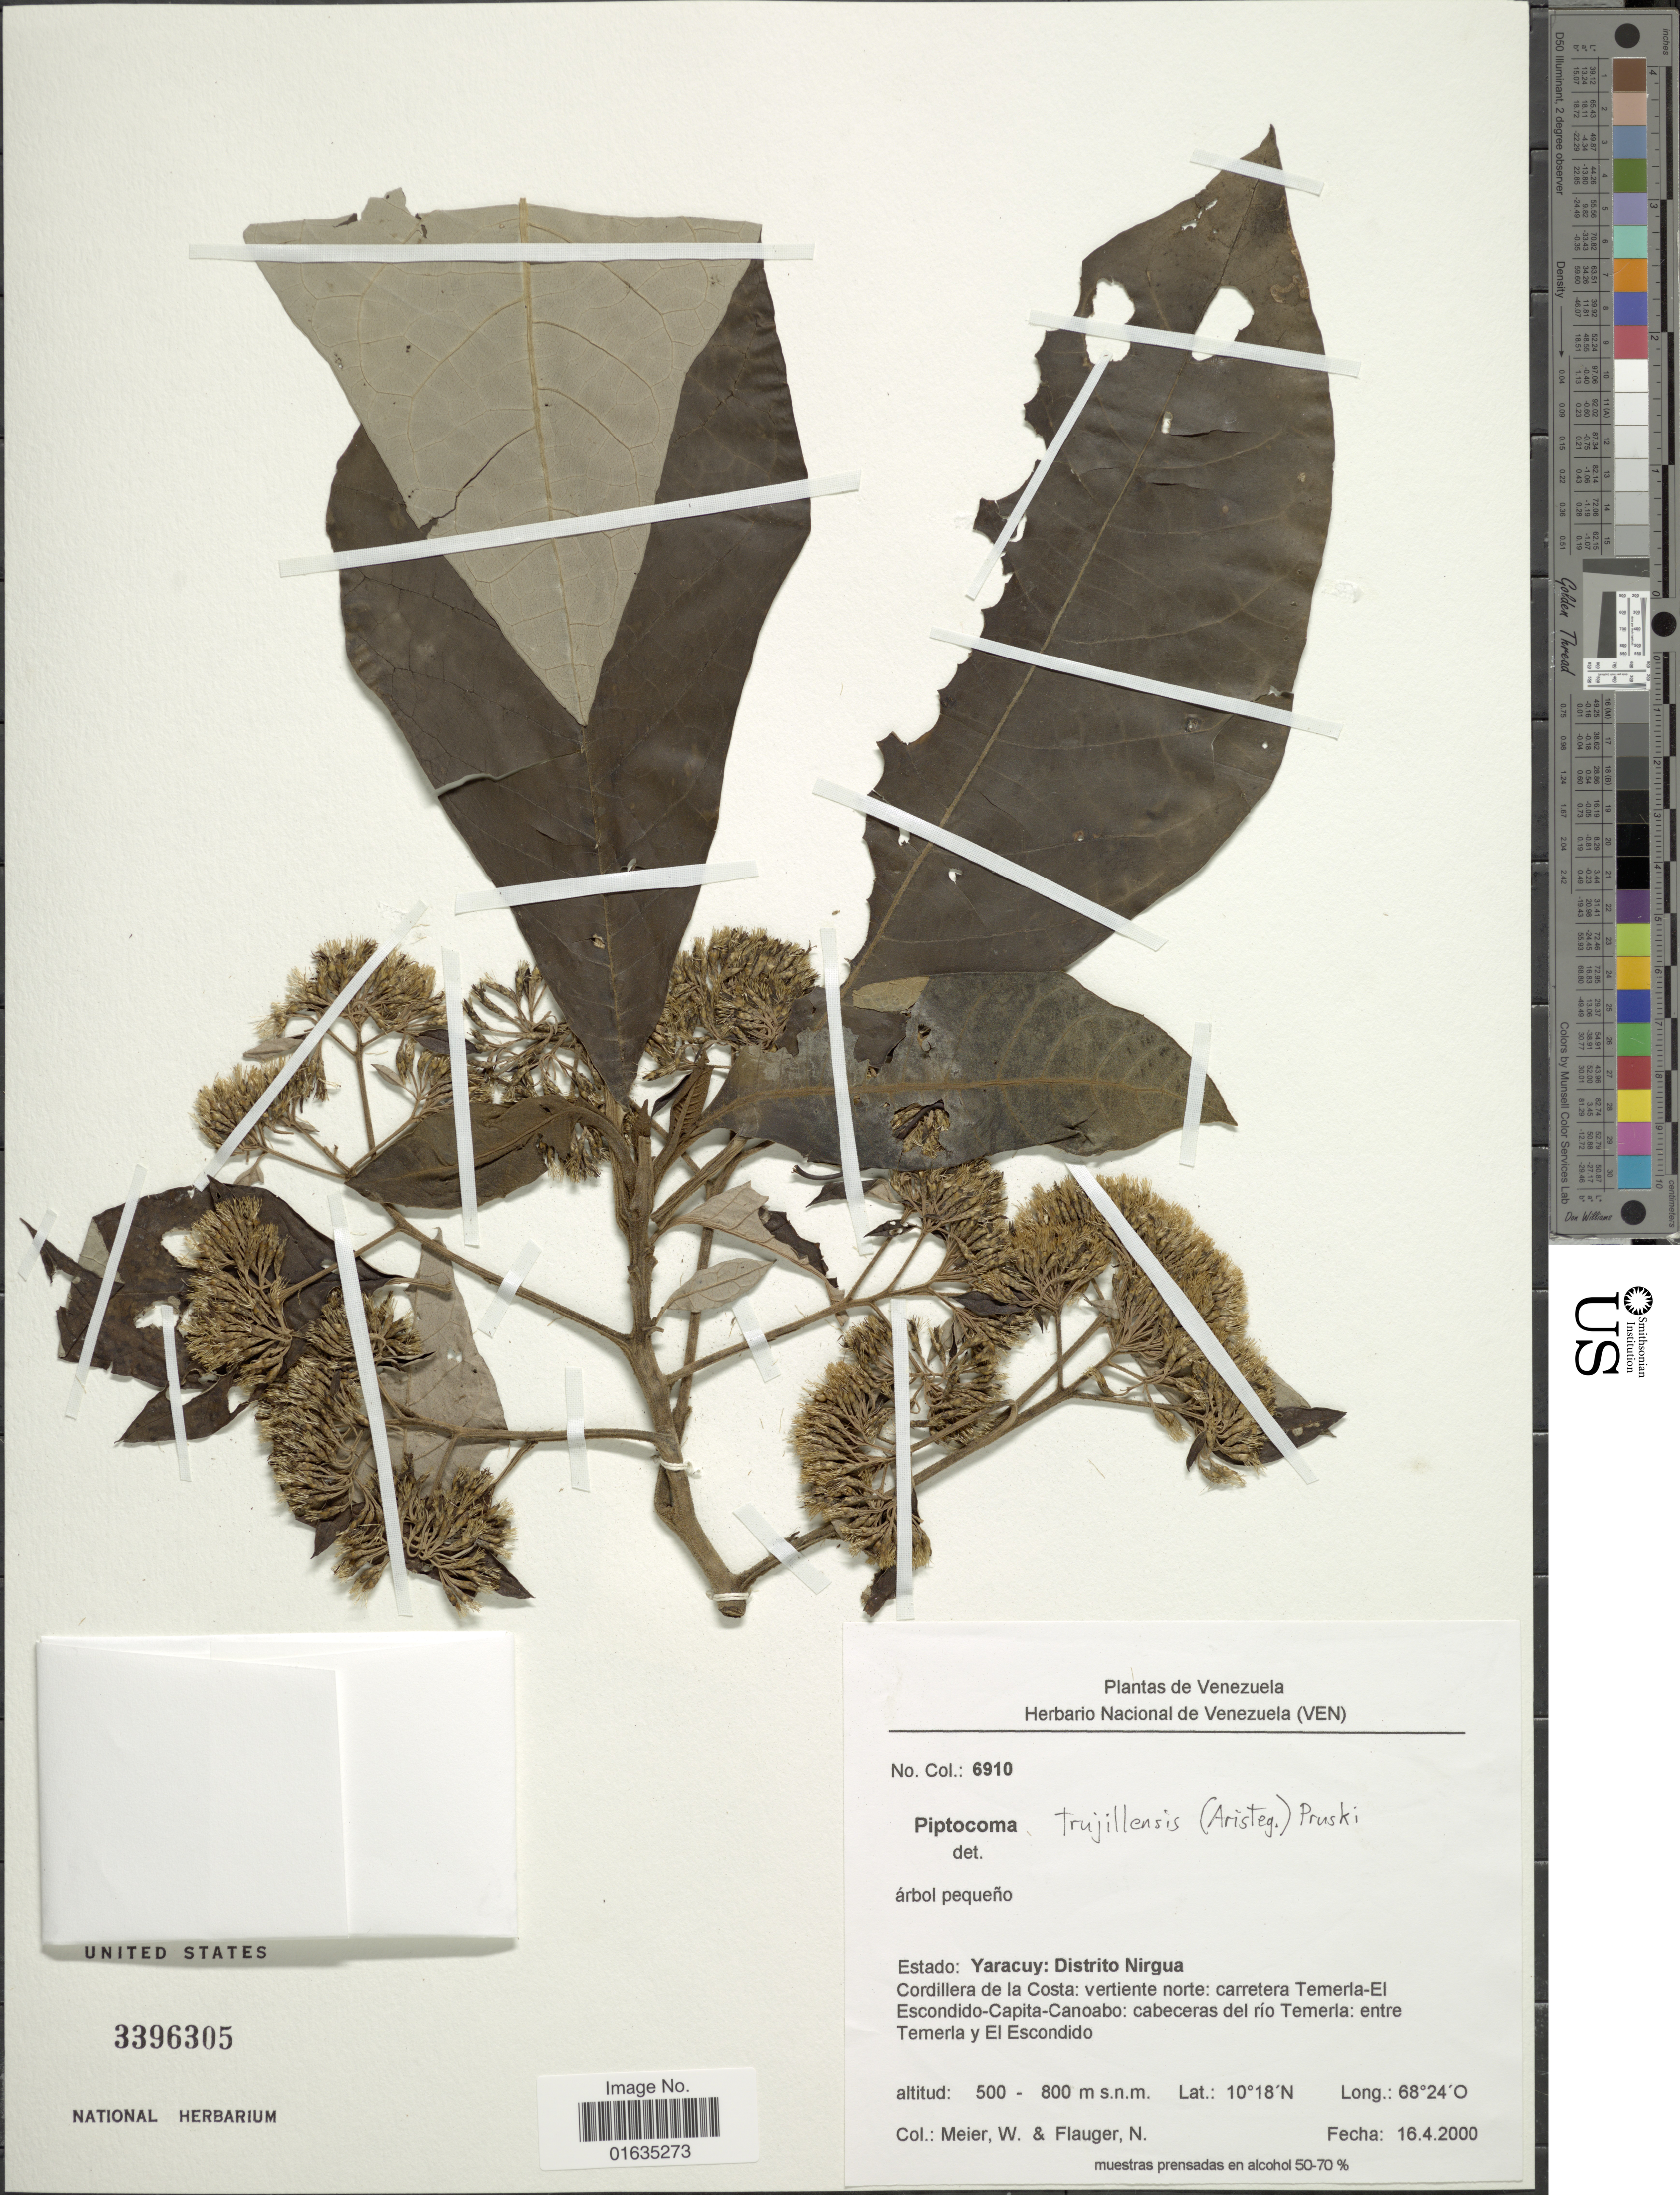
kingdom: Plantae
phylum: Tracheophyta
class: Magnoliopsida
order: Asterales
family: Asteraceae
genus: Piptocoma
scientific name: Piptocoma trujillensis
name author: (Aristeg.) Pruski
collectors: W. Meier & N. Flauger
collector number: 6910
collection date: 2000-04-16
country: Venezuela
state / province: Yaracuy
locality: Distrito Nirgua, Cordillera de la Costa, carretera Temerla-El Escondido-Capita-Canoabo, cabeceras del rio Temerla, entre Temerla y El Escondido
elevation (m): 500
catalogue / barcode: US 3396305